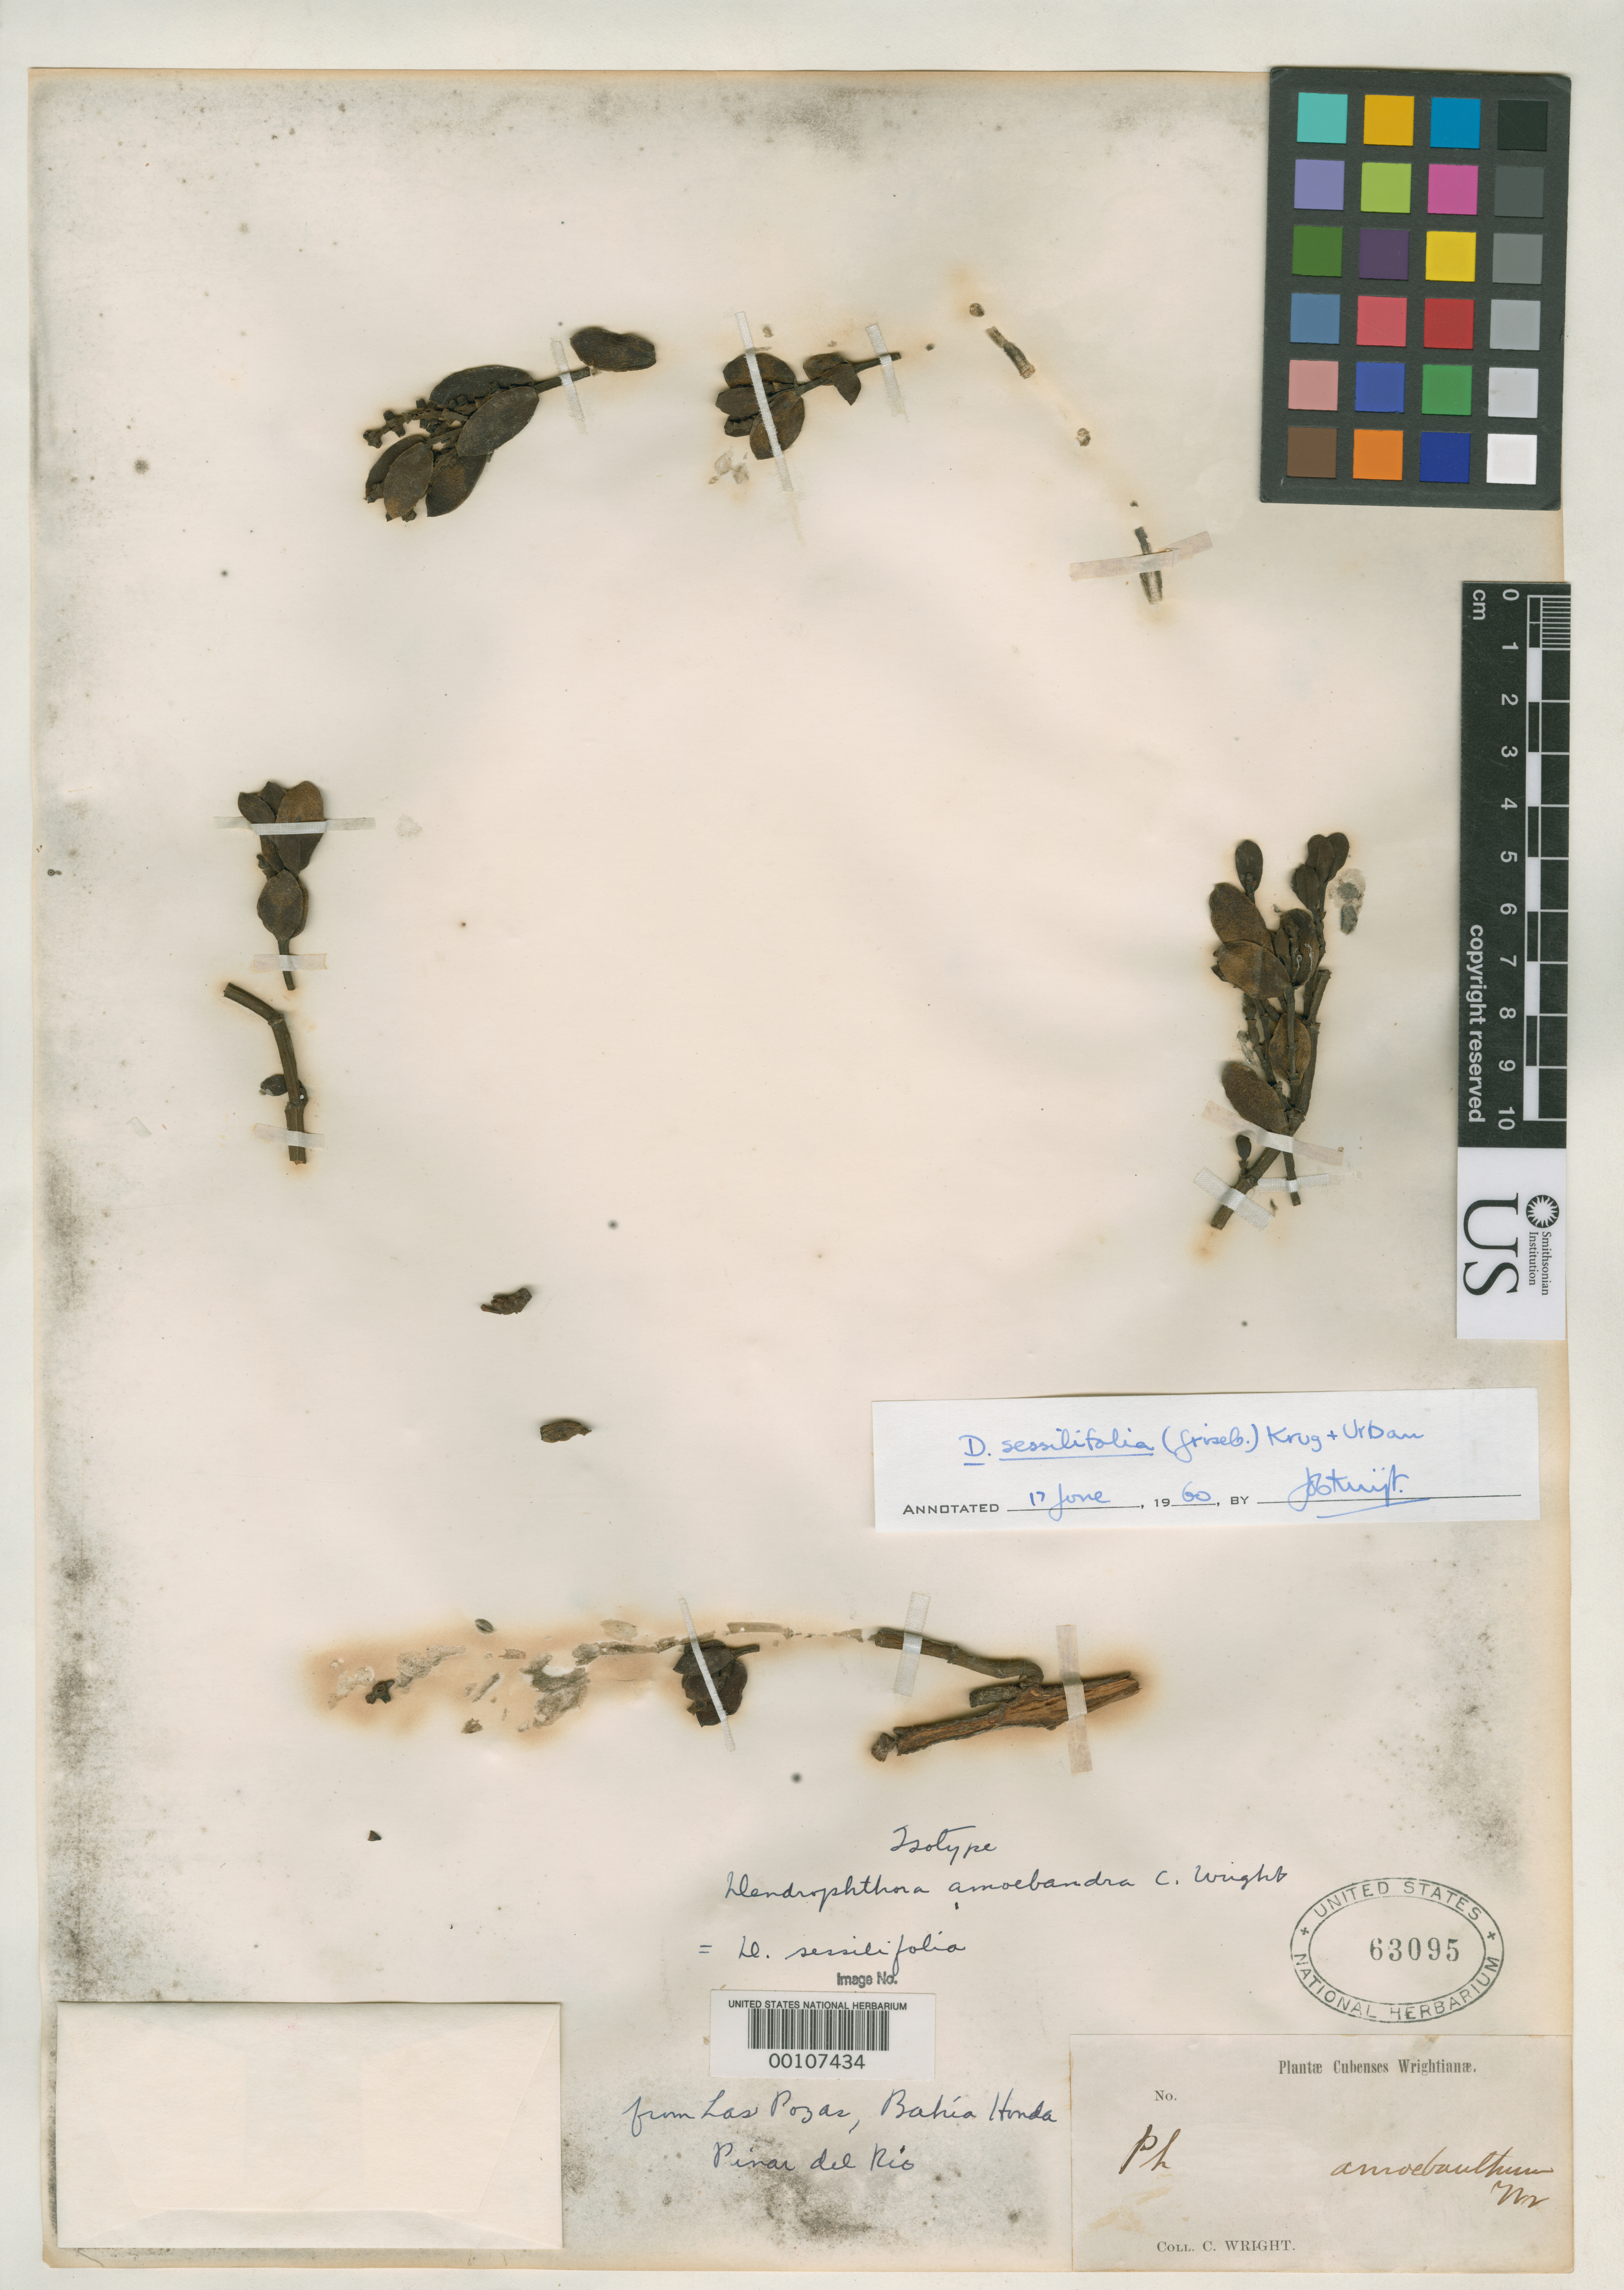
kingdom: Plantae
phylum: Tracheophyta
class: Magnoliopsida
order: Santalales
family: Viscaceae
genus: Dendrophthora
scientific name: Dendrophthora amoebandra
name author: C. Wright in Sauvalle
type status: Isotype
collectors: C. Wright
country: Cuba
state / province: Pinar del Río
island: Greater Antilles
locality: Bahia Honda, las Pozas.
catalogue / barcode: US 63095